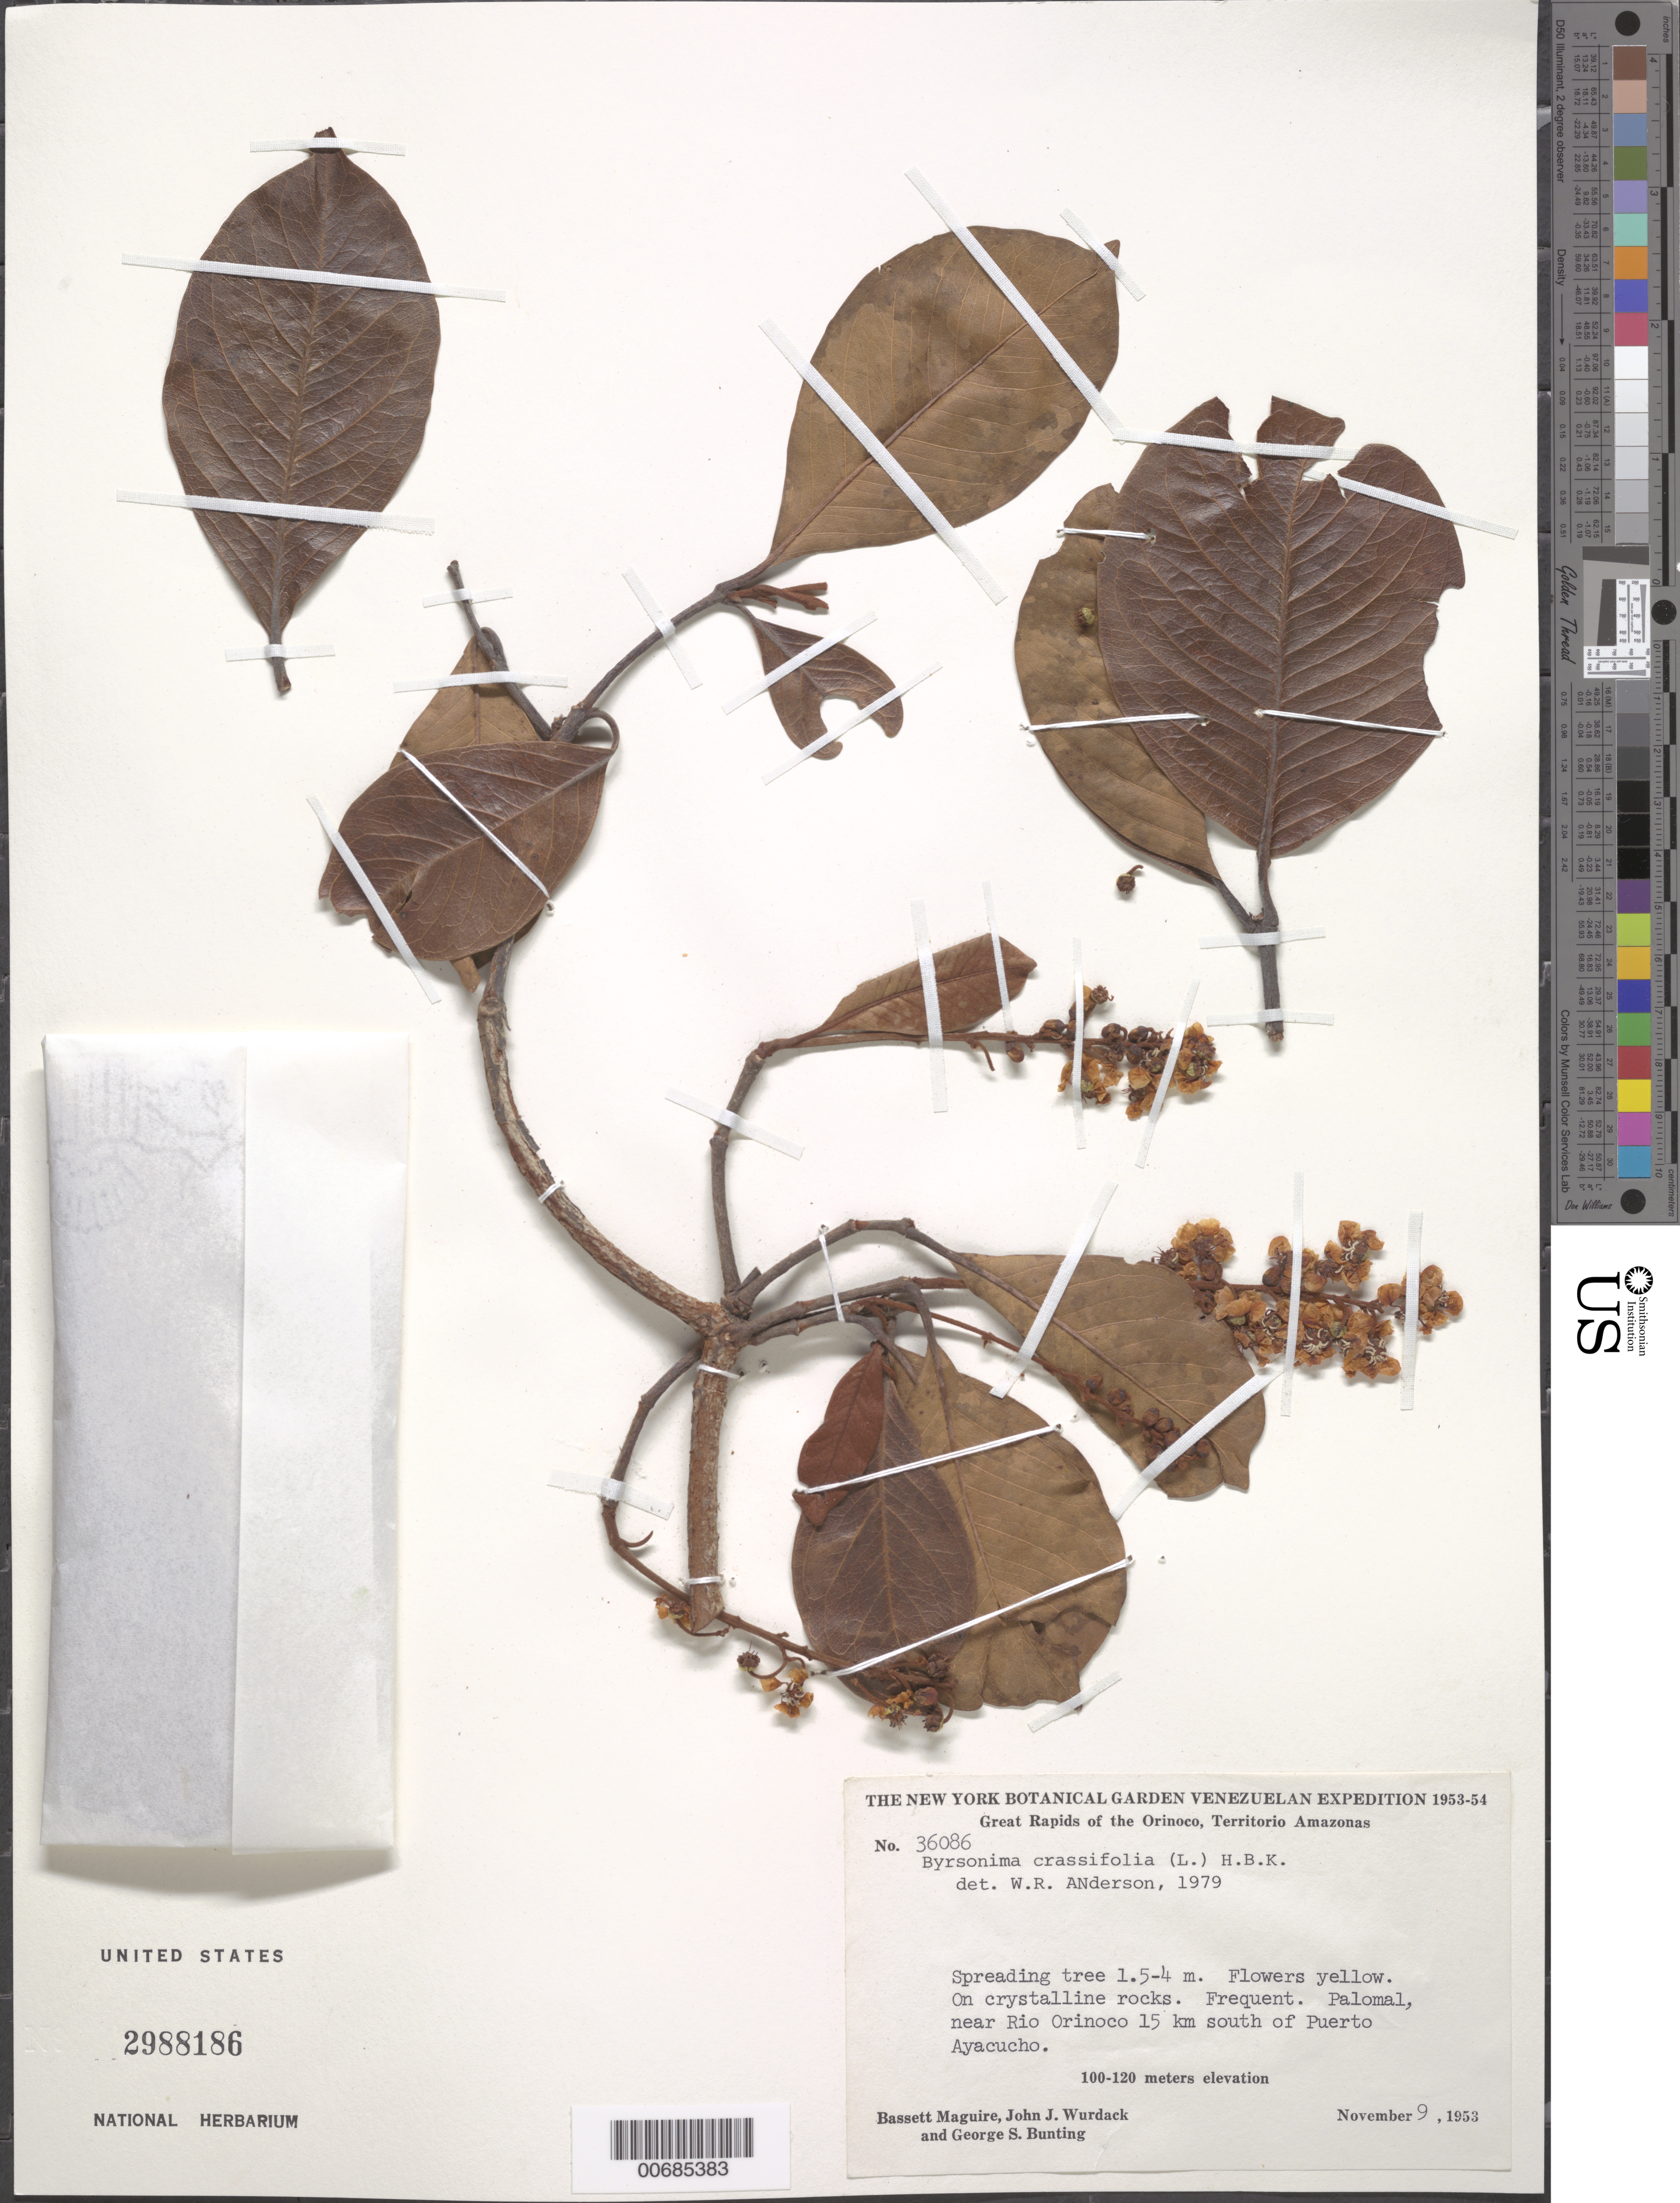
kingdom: Plantae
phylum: Tracheophyta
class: Magnoliopsida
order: Malpighiales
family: Malpighiaceae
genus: Byrsonima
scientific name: Byrsonima crassifolia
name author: (L.) Kunth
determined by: Anderson, W. R., (MICH), University of Michigan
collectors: B. Maguire, J. J. Wurdack & G. S. Bunting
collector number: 36086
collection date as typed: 9-Nov-53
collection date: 1953-11-09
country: Venezuela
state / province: Amazonas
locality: Palomal, 15 km south of Puerto Ayacucho, Orinoco River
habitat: Crystalline rocks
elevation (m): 100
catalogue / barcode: US 2988186